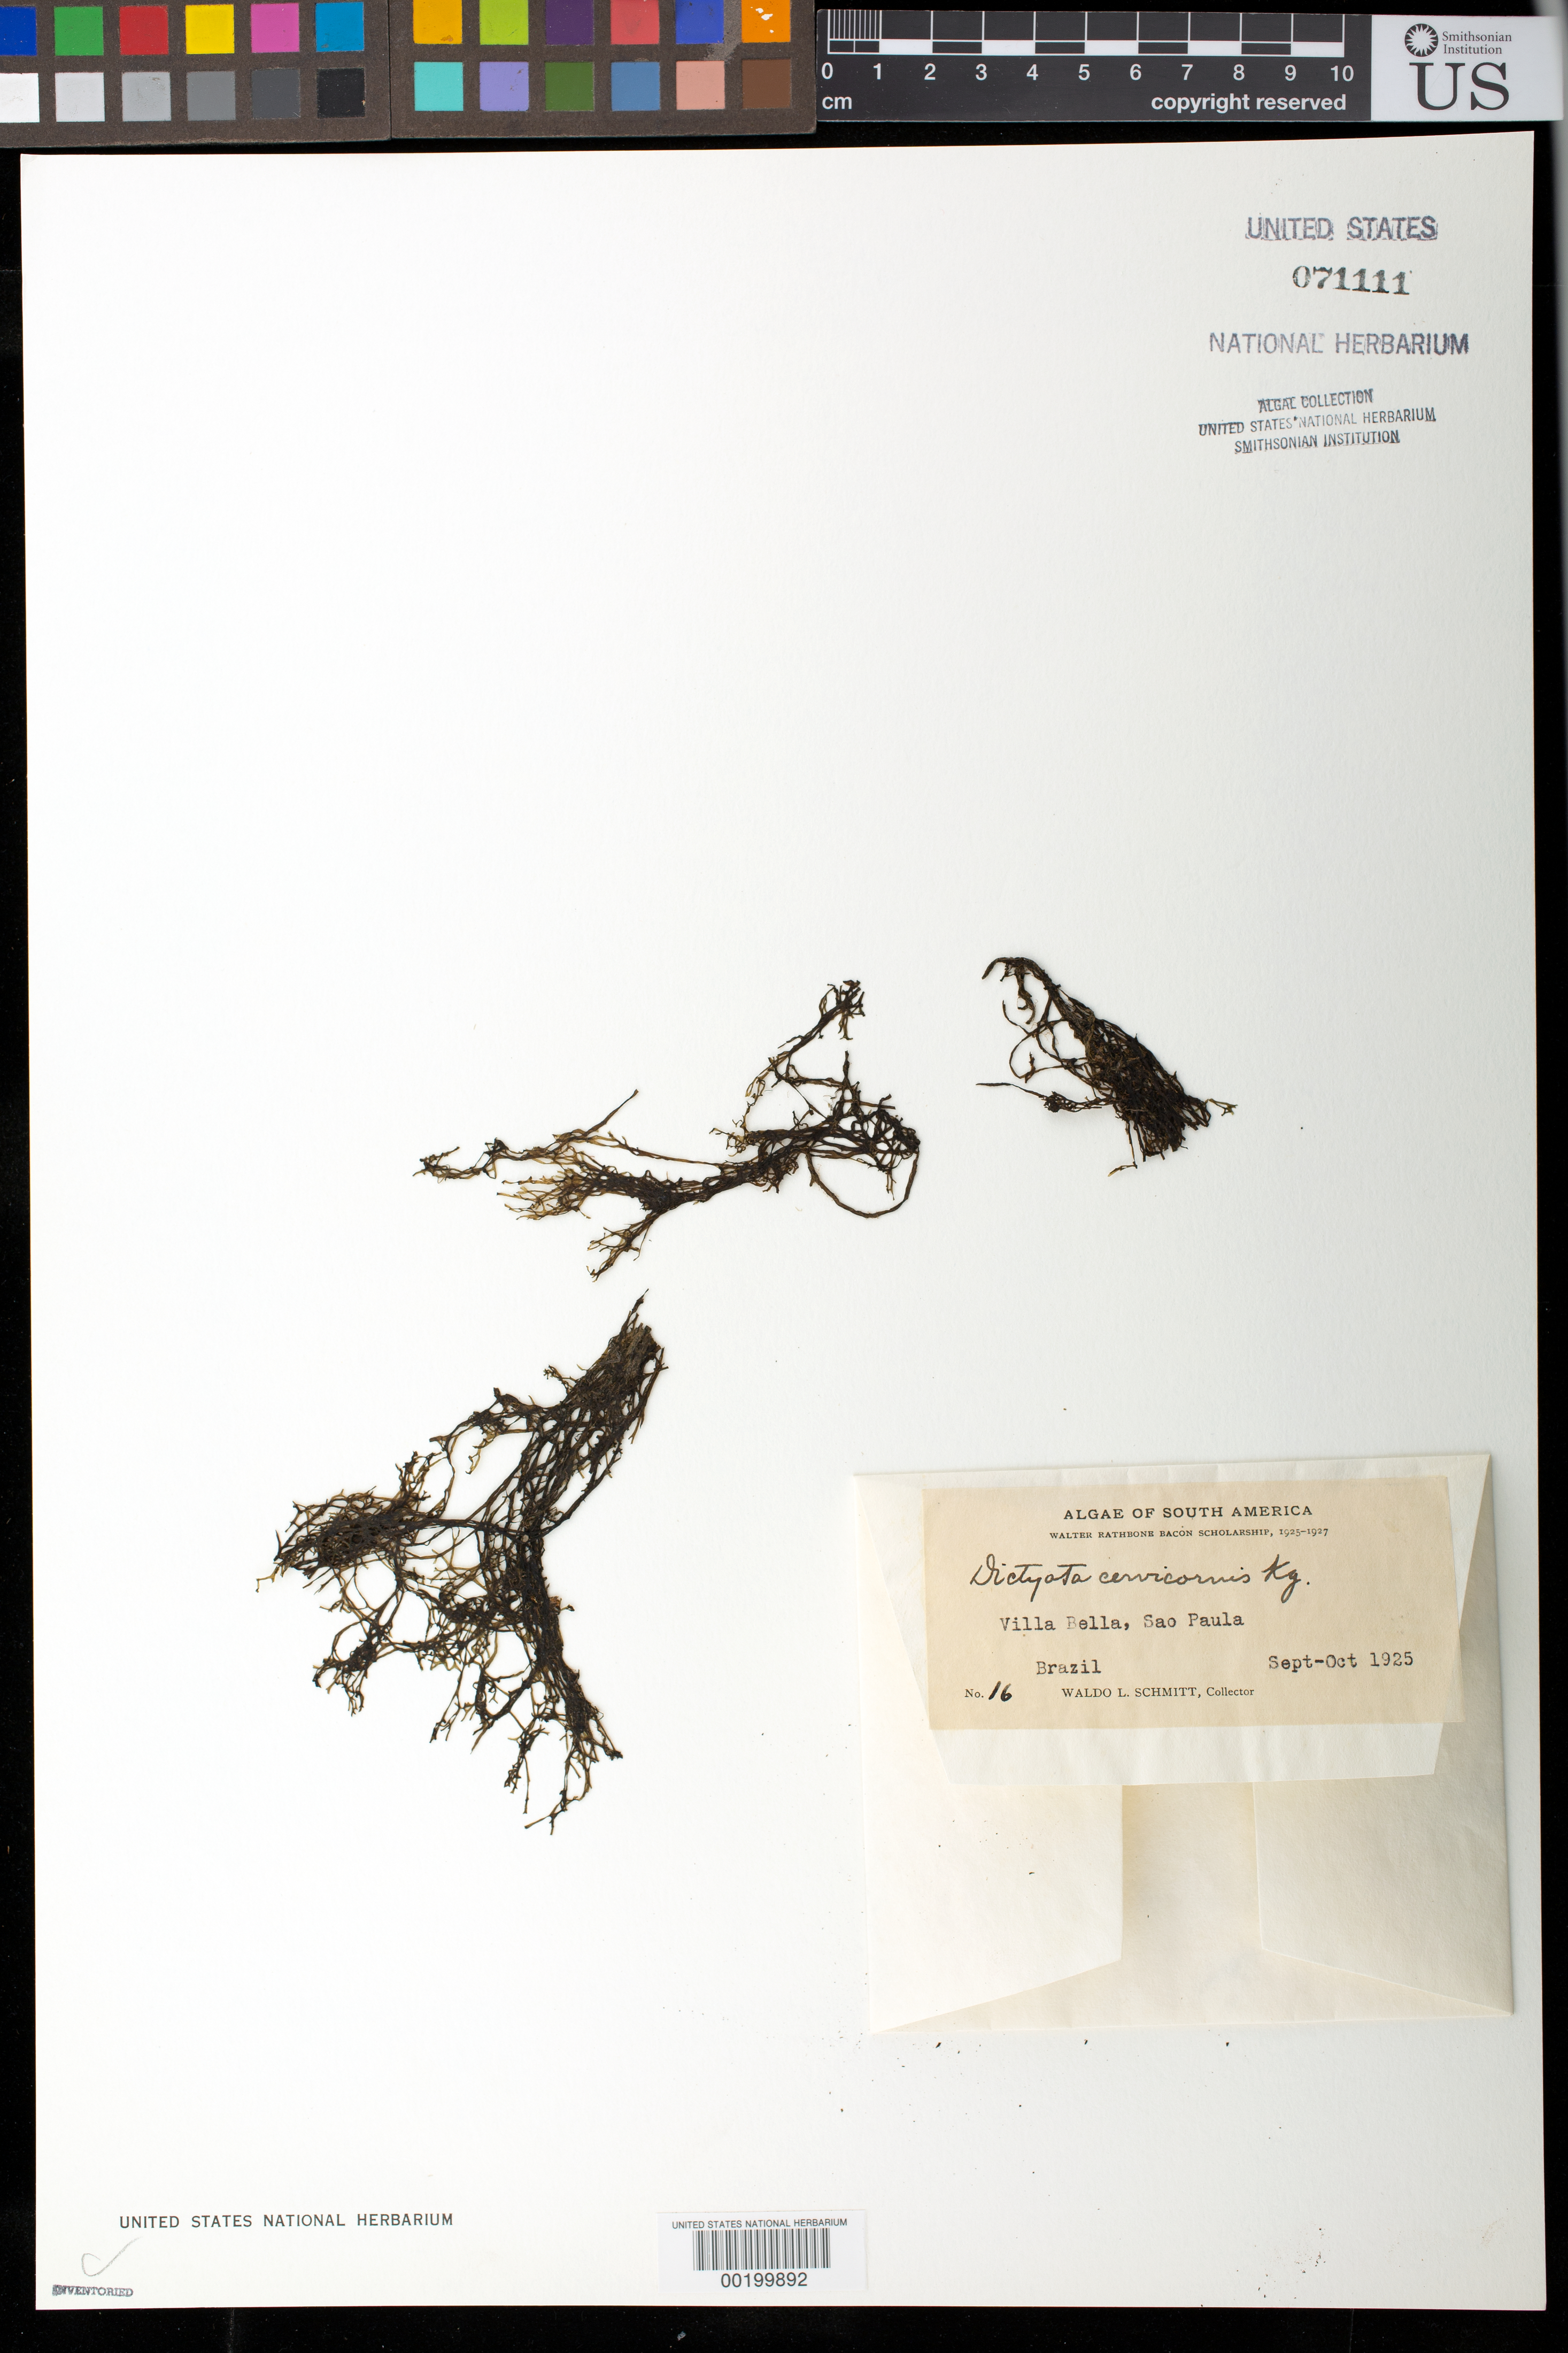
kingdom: Chromista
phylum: Ochrophyta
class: Phaeophyceae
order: Dictyotales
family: Dictyotaceae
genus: Dictyota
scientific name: Dictyota cervicornis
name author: Kütz.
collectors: W. L. Schmitt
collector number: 16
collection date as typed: Sep 1925 to -- Oct 1925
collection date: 1925-09/1925-10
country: Brazil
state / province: São Paulo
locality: Villa Bella, Sao Paulo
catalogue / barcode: US 71111